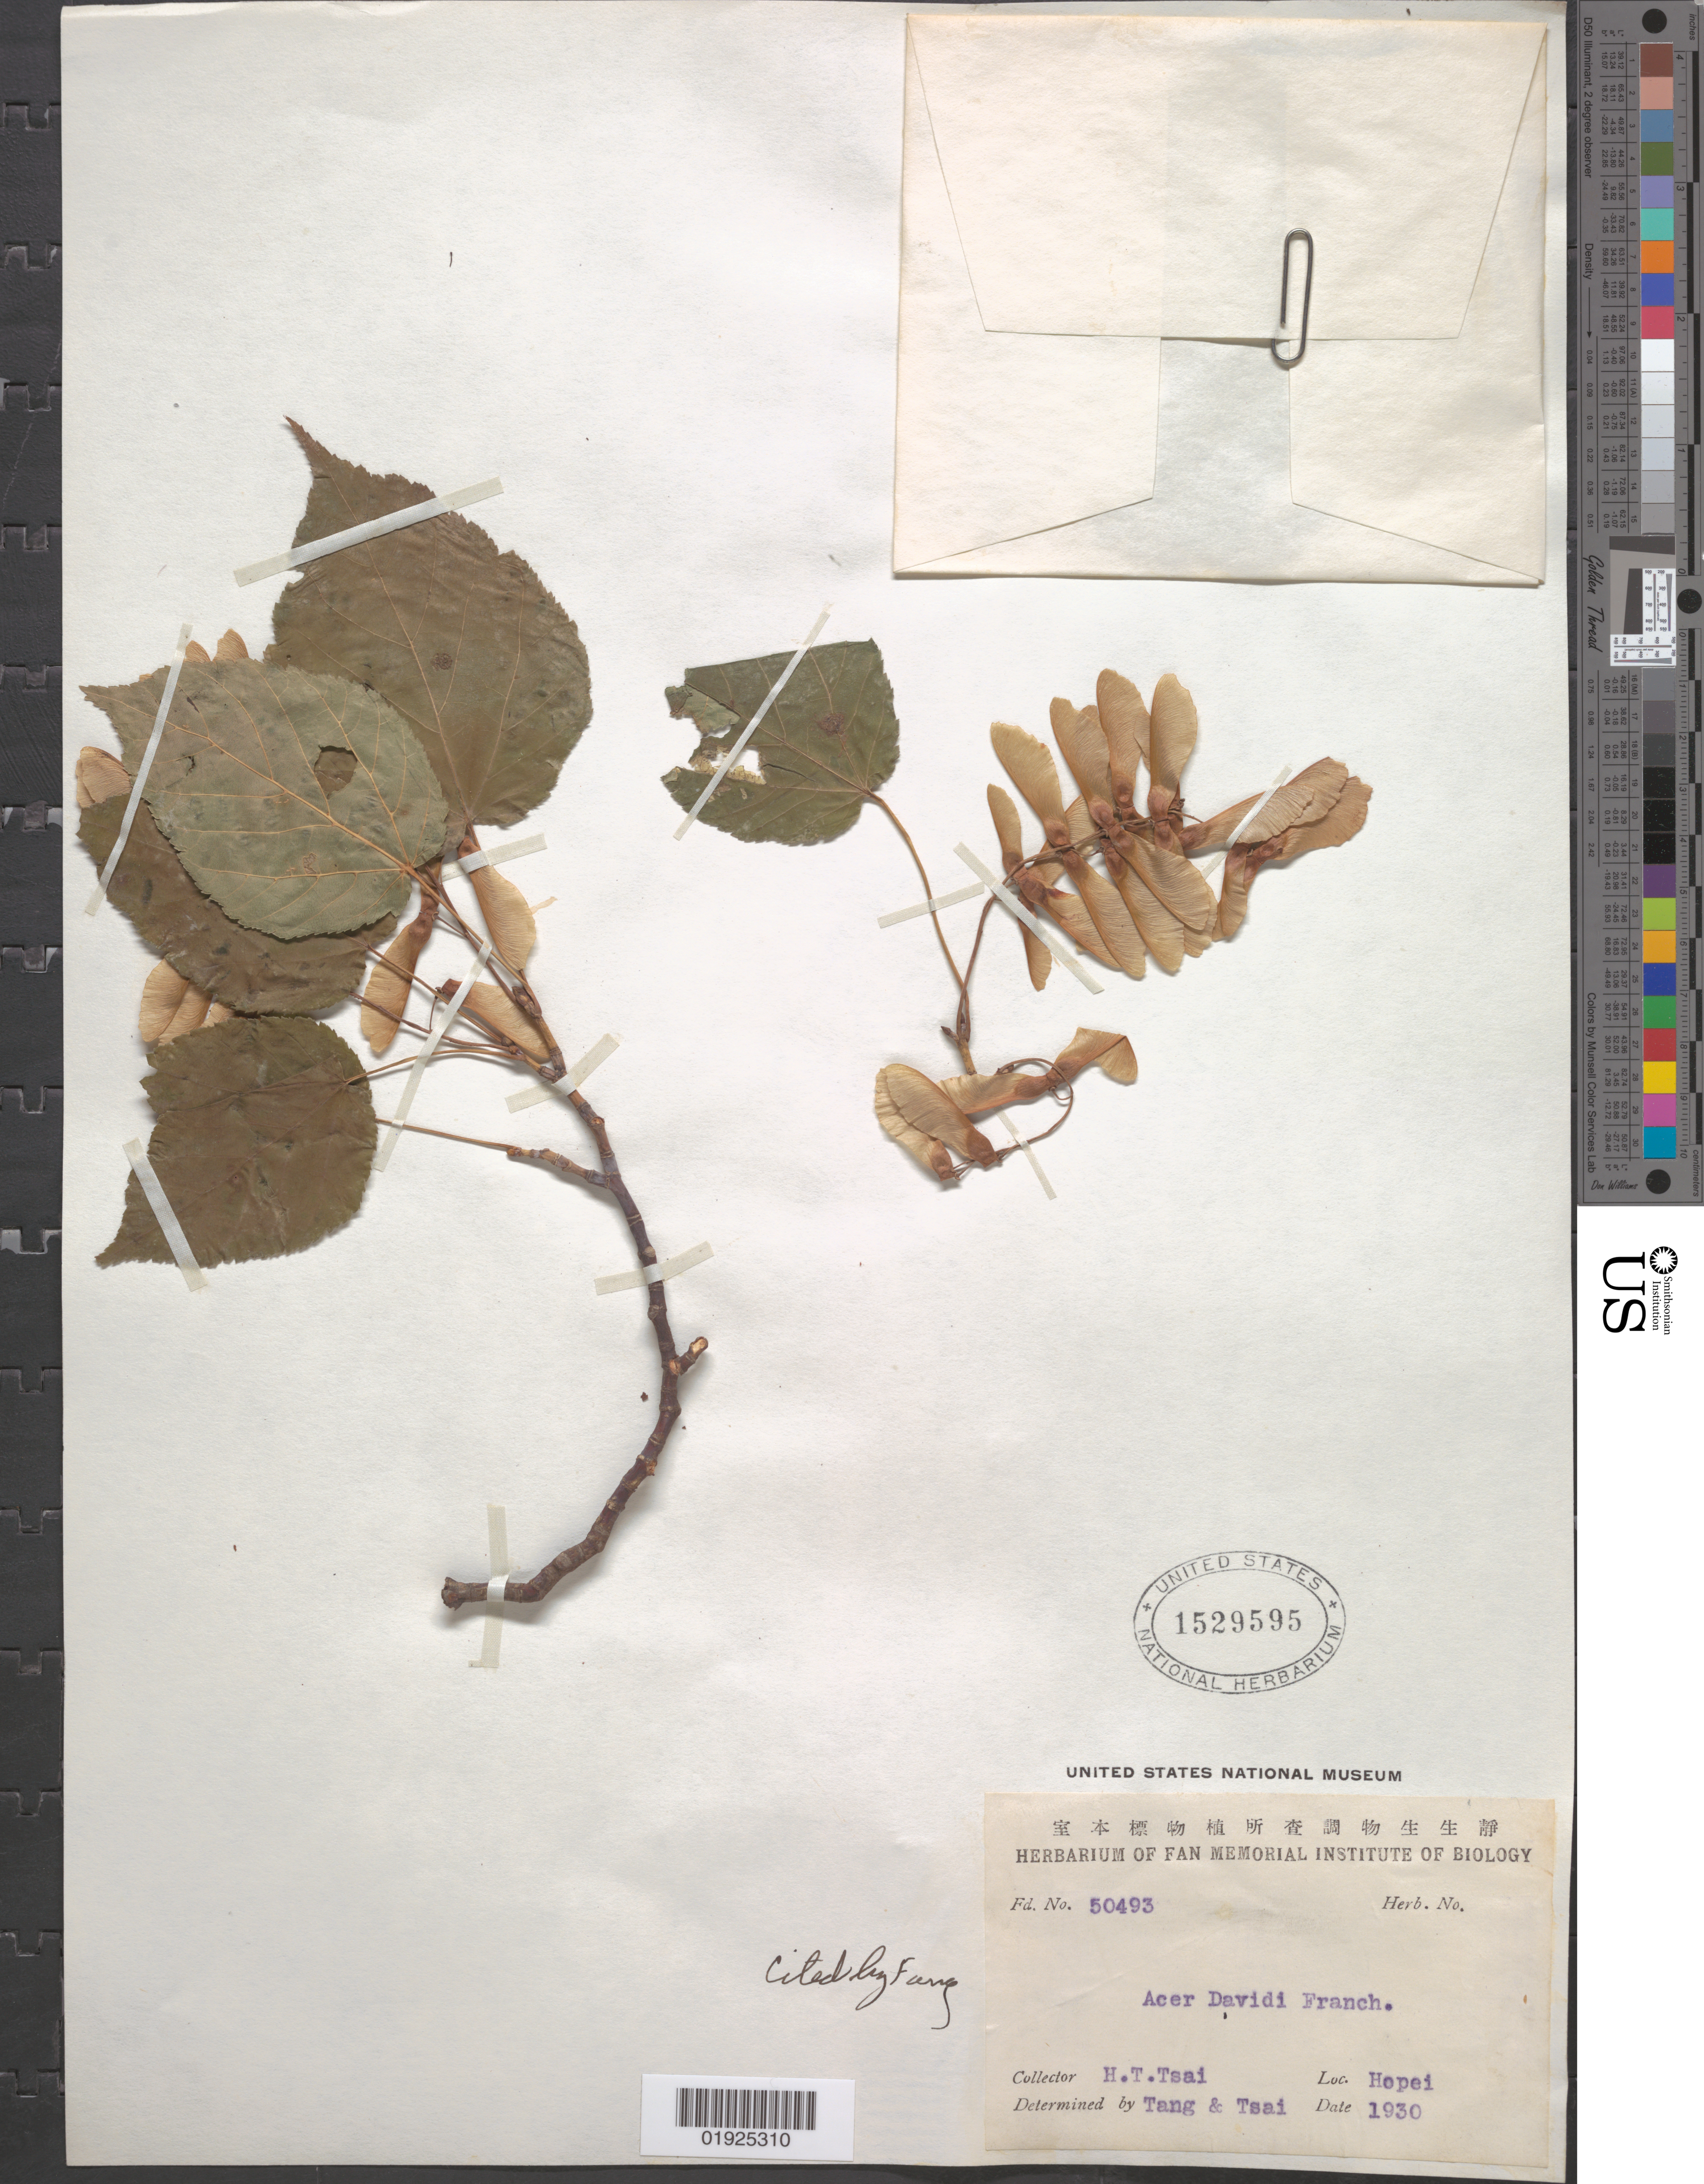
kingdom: Plantae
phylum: Tracheophyta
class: Magnoliopsida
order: Sapindales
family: Sapindaceae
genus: Acer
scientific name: Acer sikkimense subsp. davidii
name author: (Franch.) Wesm.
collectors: H. Tsai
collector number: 50493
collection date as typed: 1930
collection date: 1930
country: China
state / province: Hebei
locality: Hopei [Hebei]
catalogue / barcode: US 1529595